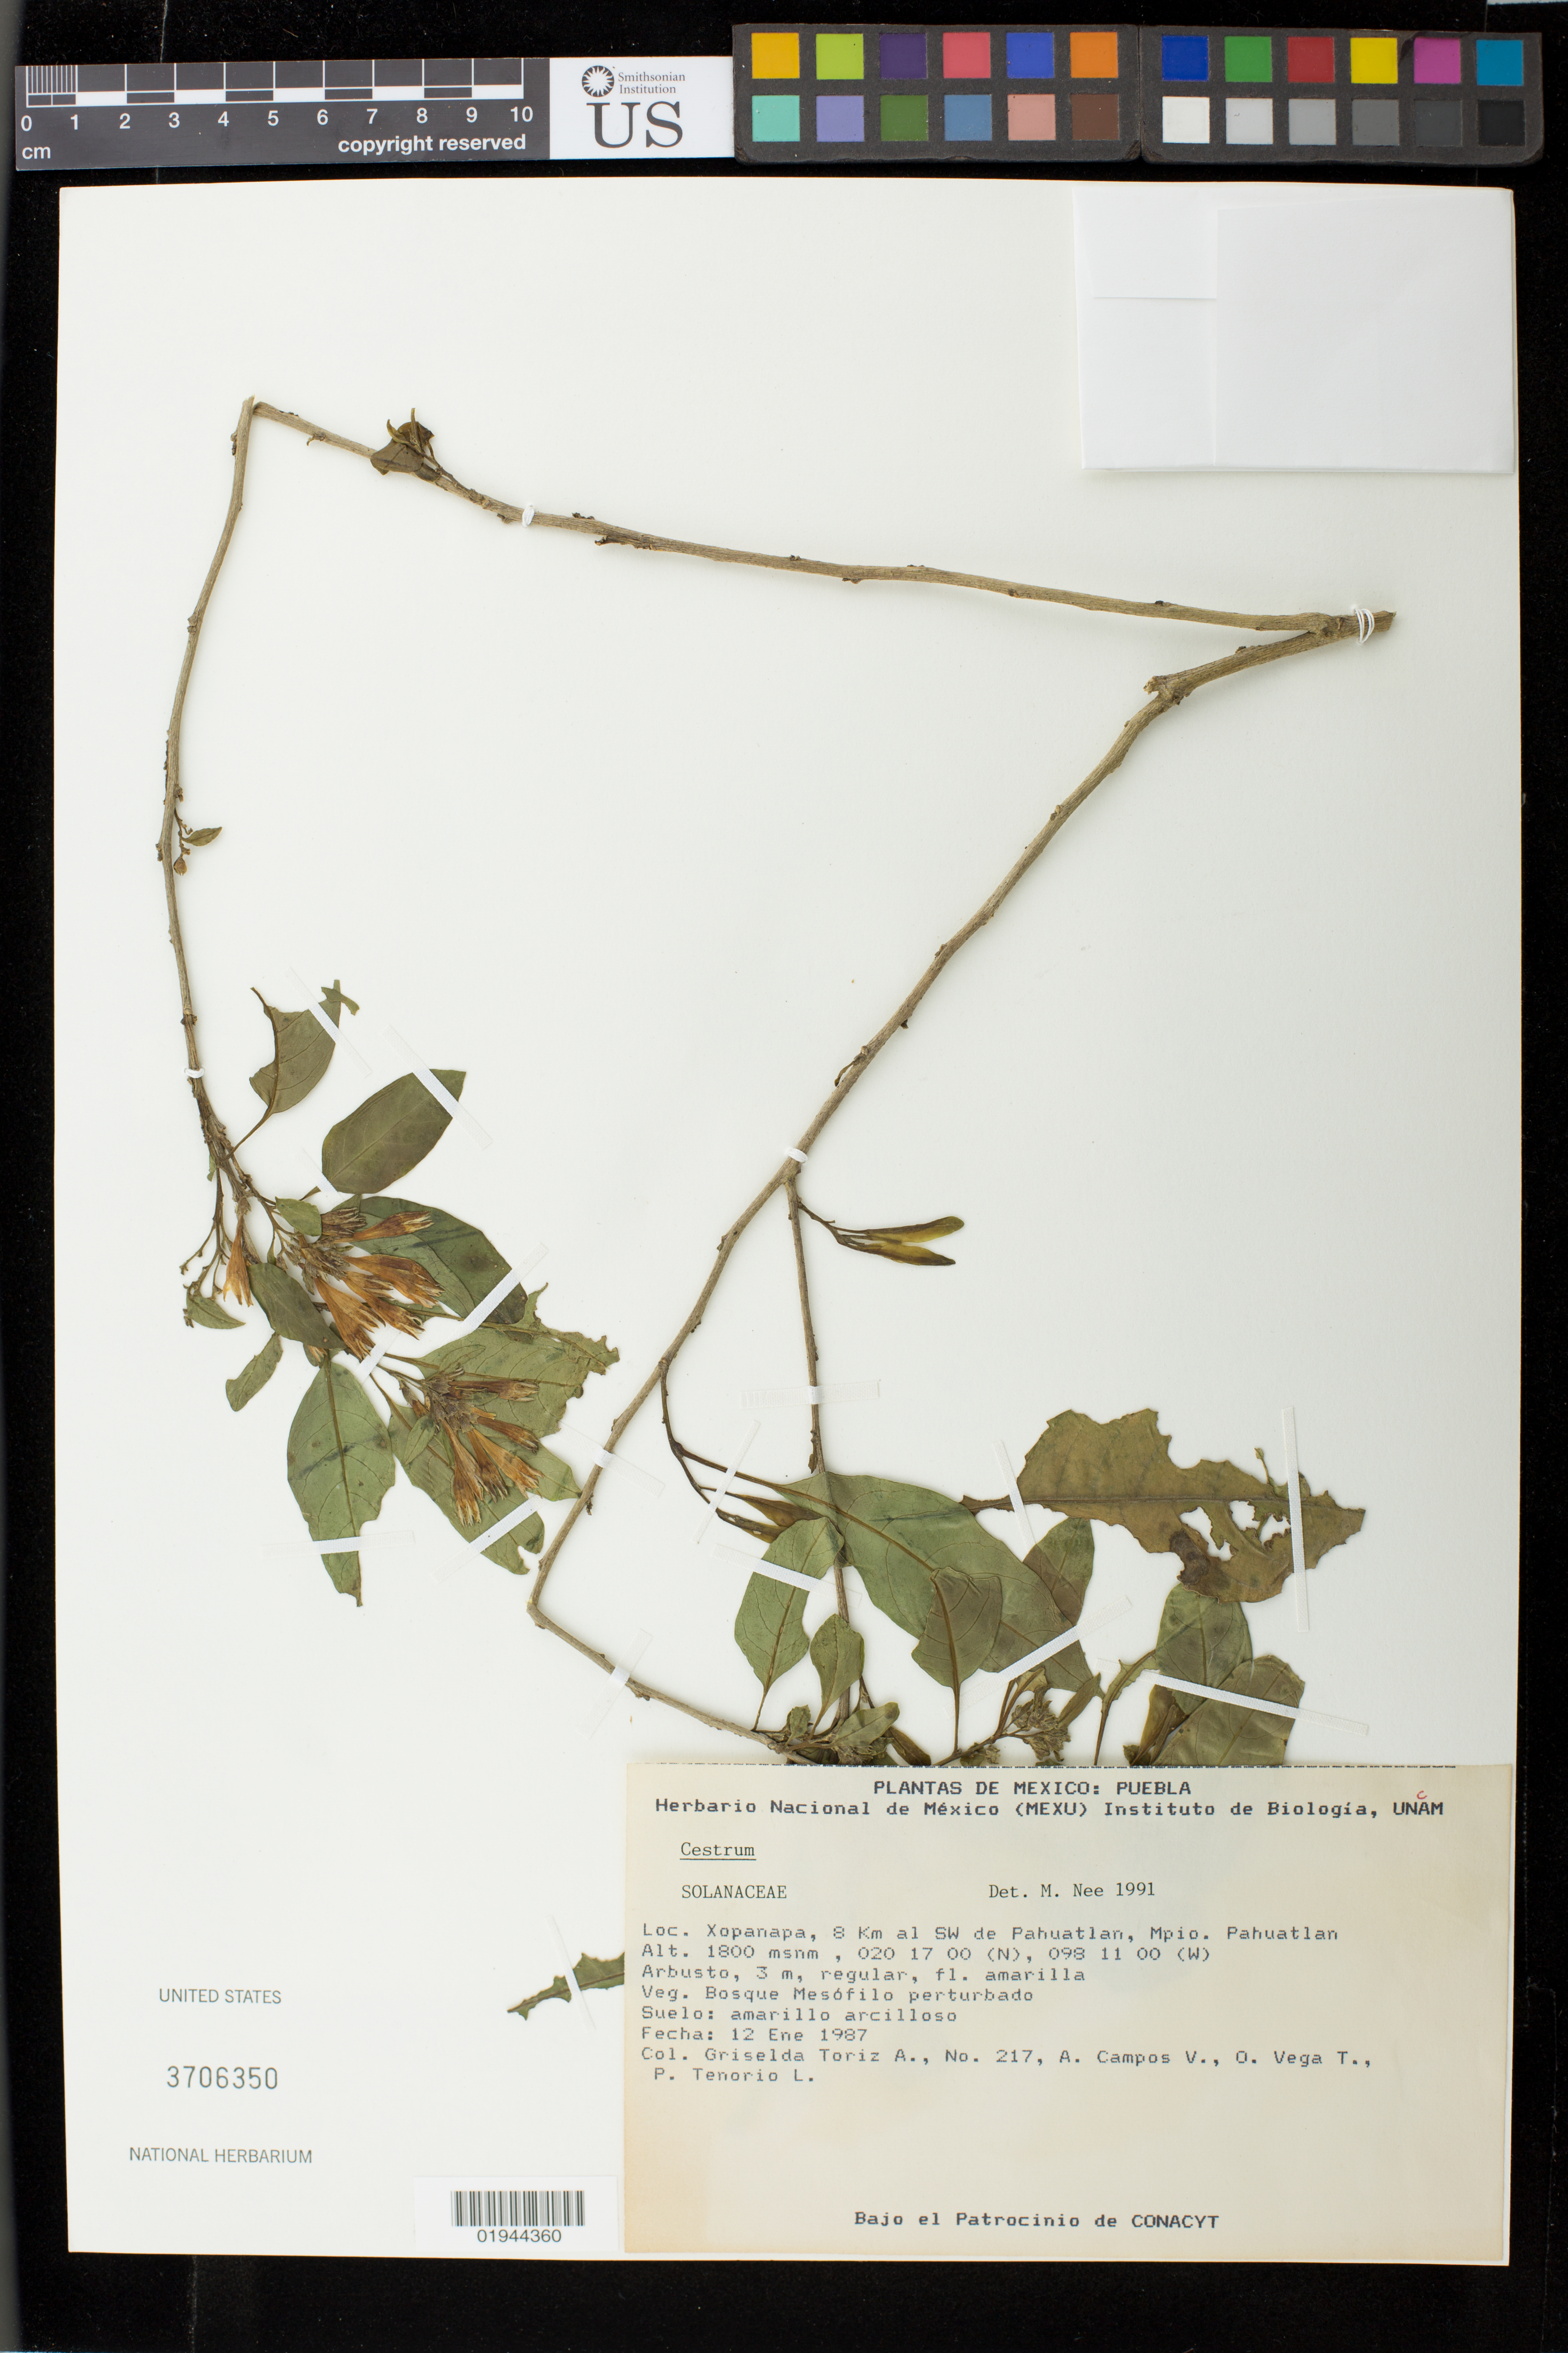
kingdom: Plantae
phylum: Tracheophyta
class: Magnoliopsida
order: Solanales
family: Solanaceae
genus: Cestrum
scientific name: Cestrum sp.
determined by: Nee, Michael H.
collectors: G. Toriz A., A. Campos V., O. Vega T. & P. Tenorio L.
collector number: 217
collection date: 1987-01-12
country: Mexico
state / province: Puebla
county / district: Pahuatlán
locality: Xopanapa, 8 km al SW de Pahuatlán.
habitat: Veg. Bosque Mesofilo perturbado. Suelo: amarillo arcilloso.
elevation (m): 1800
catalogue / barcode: US 3706350